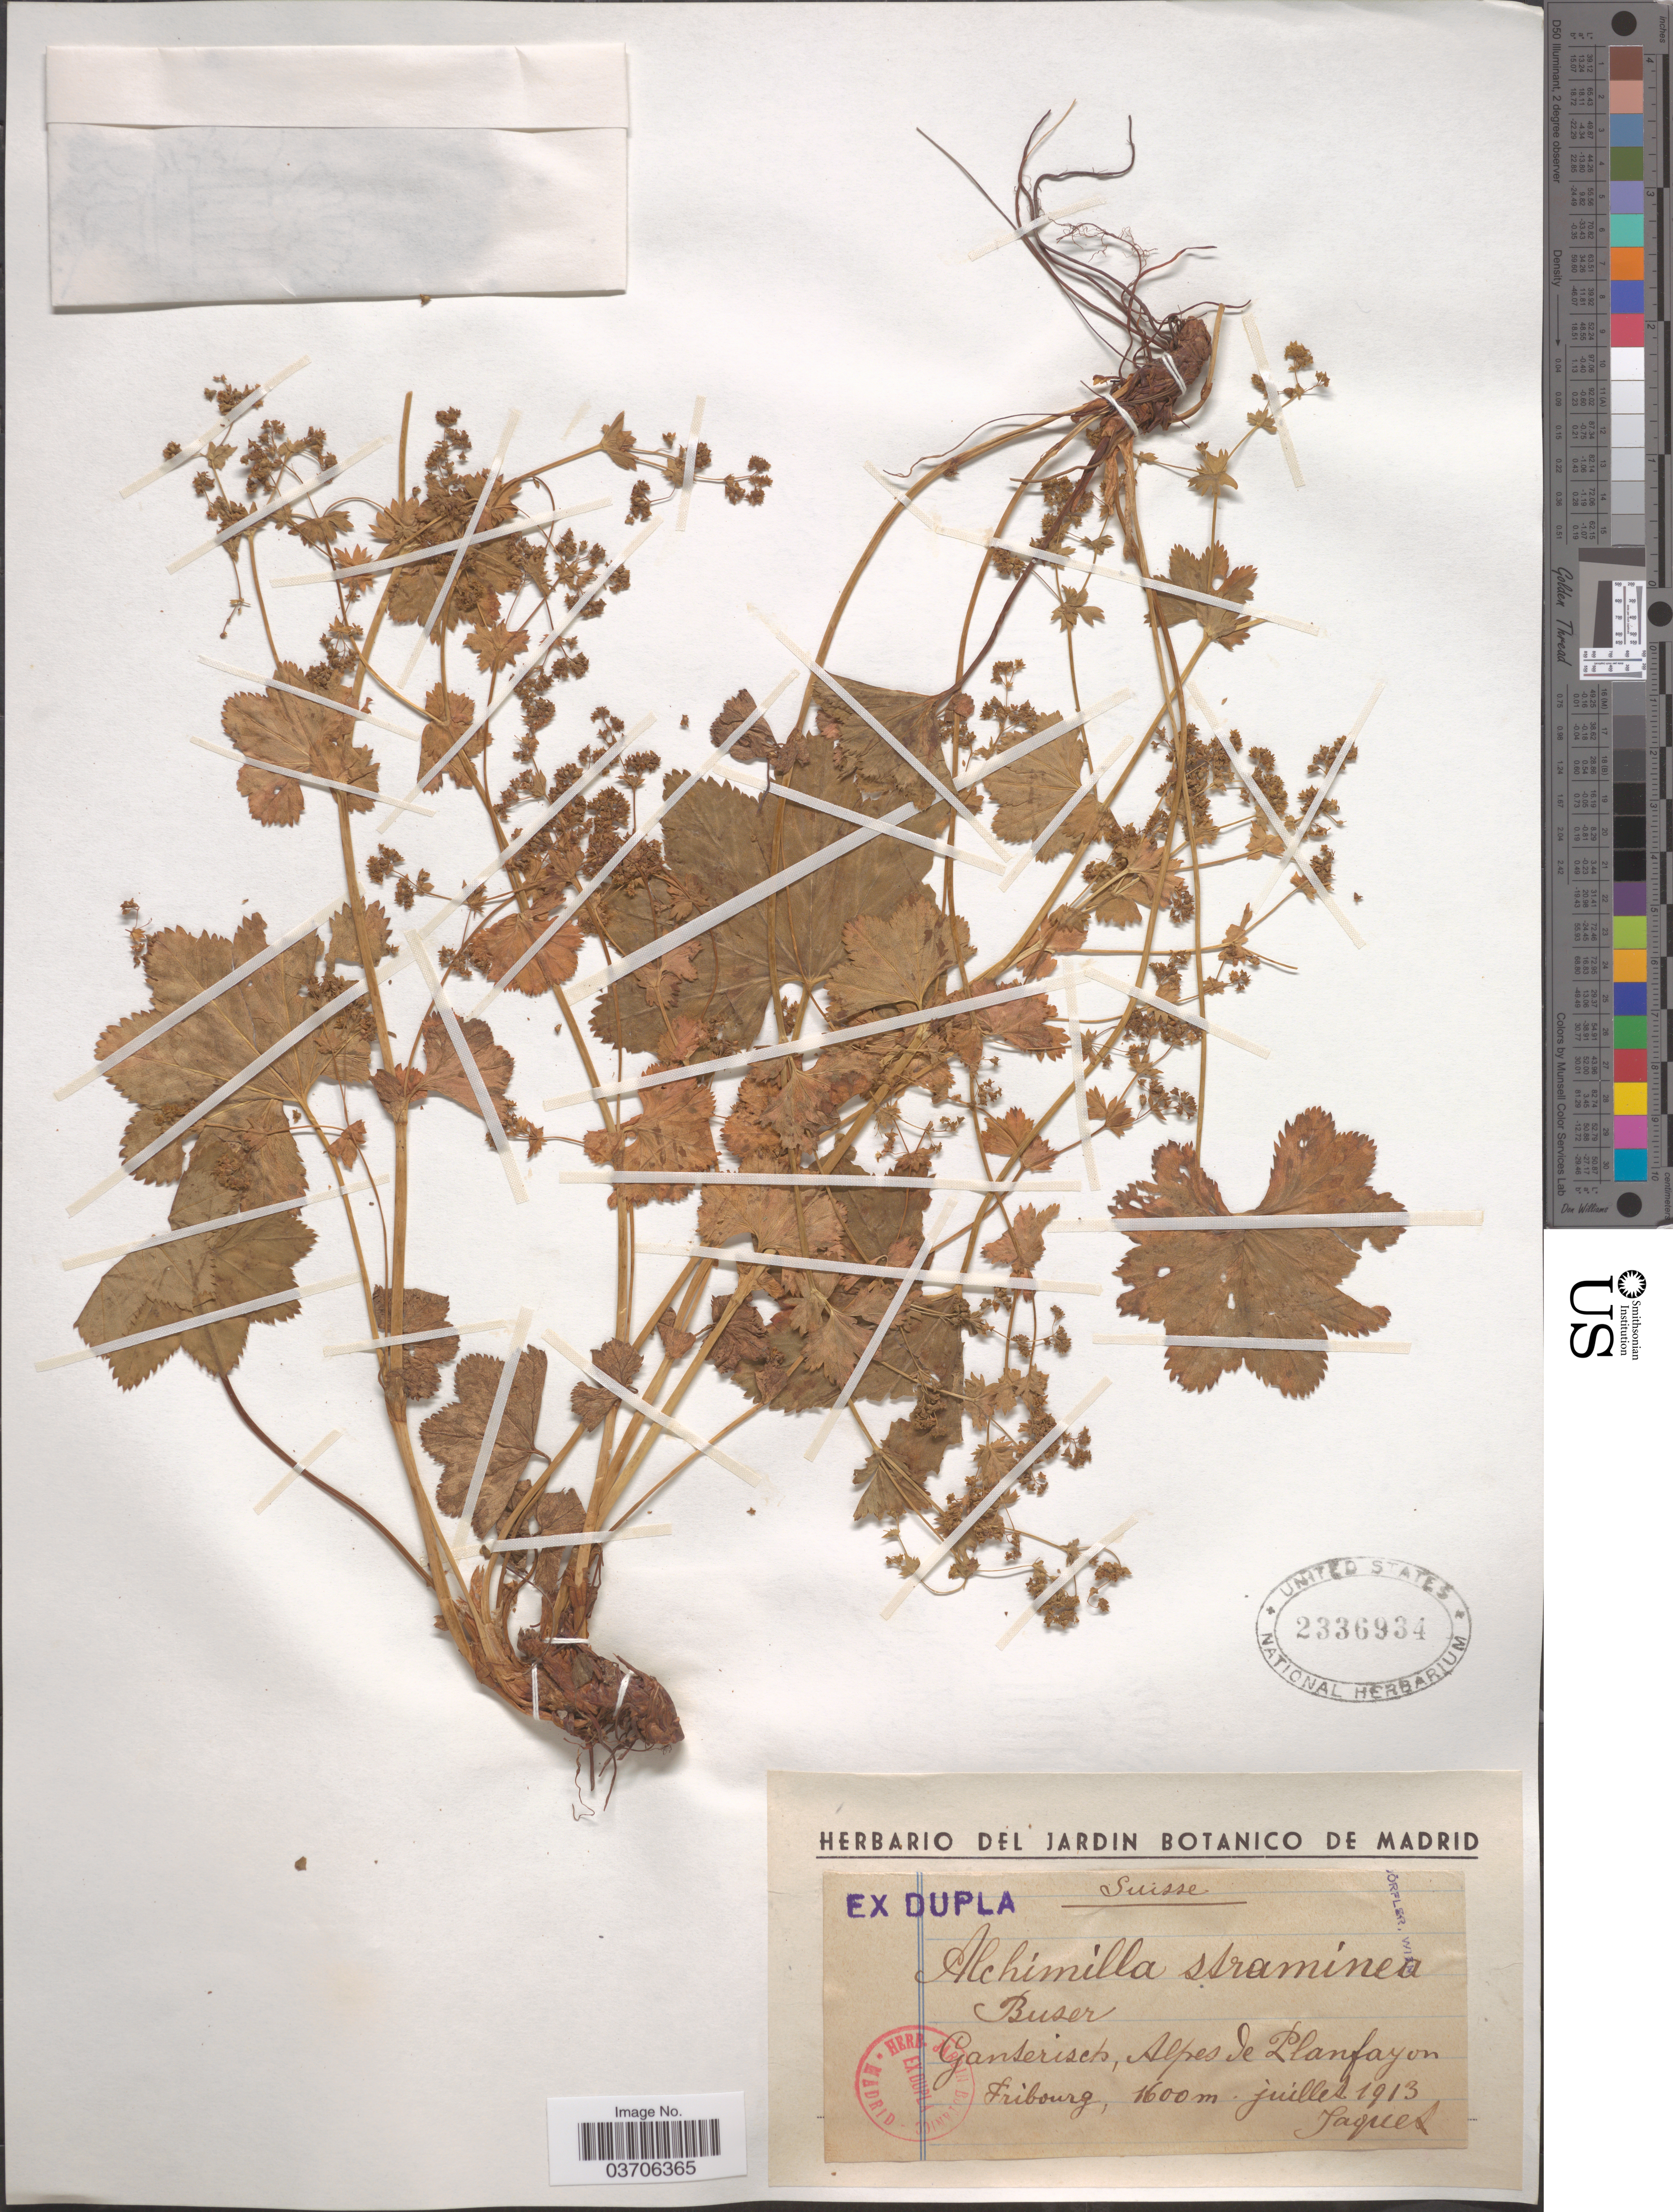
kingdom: Plantae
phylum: Tracheophyta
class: Magnoliopsida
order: Rosales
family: Rosaceae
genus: Alchemilla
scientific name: Alchemilla straminea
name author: Buser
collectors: -. Jaquet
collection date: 1913-07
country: Switzerland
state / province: Fribourg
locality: Suisse. Ganterisch, Alpes de Planfayon.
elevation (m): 1600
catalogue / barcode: US 2336934